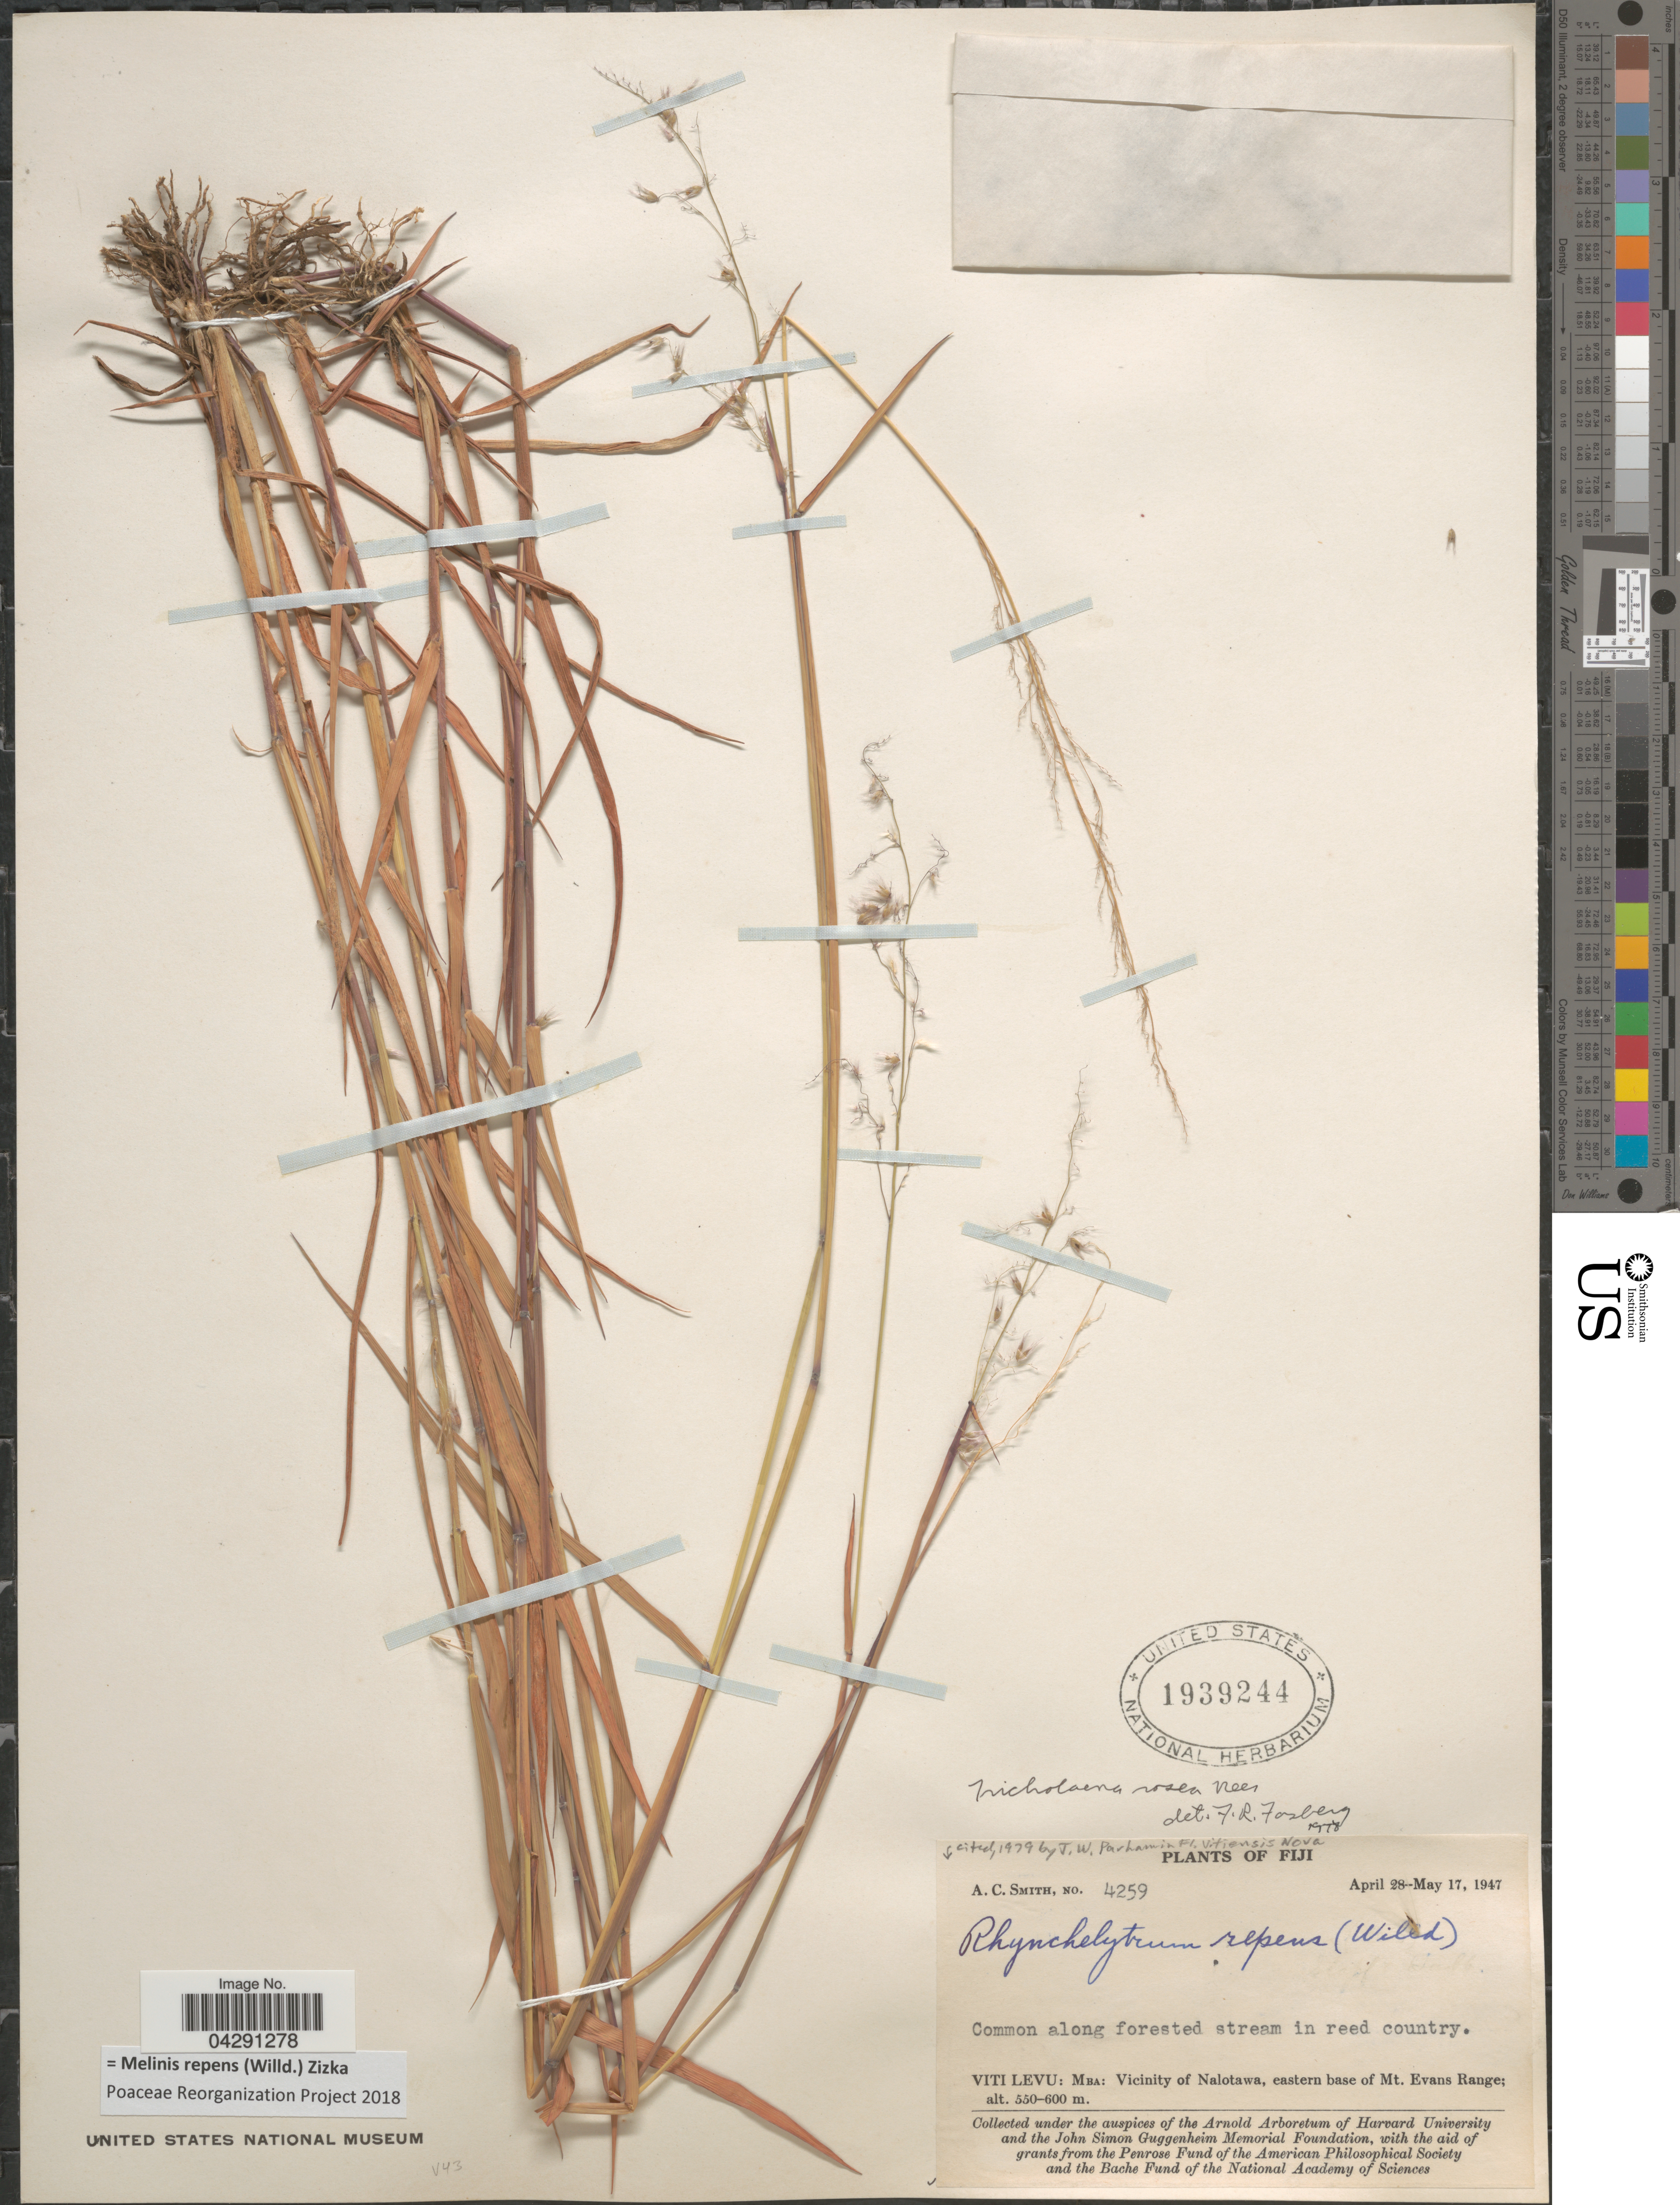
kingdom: Plantae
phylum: Tracheophyta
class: Liliopsida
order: Poales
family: Poaceae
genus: Melinis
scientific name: Melinis repens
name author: (Willd.) Zizka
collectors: A. C. Smith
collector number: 4259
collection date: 1947-04-28/1947-05-17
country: Fiji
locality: Viti Levu: Mba: Vicinity of Nalotawa, eastern base of Mt. Evans Range.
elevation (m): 550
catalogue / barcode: US 1939244